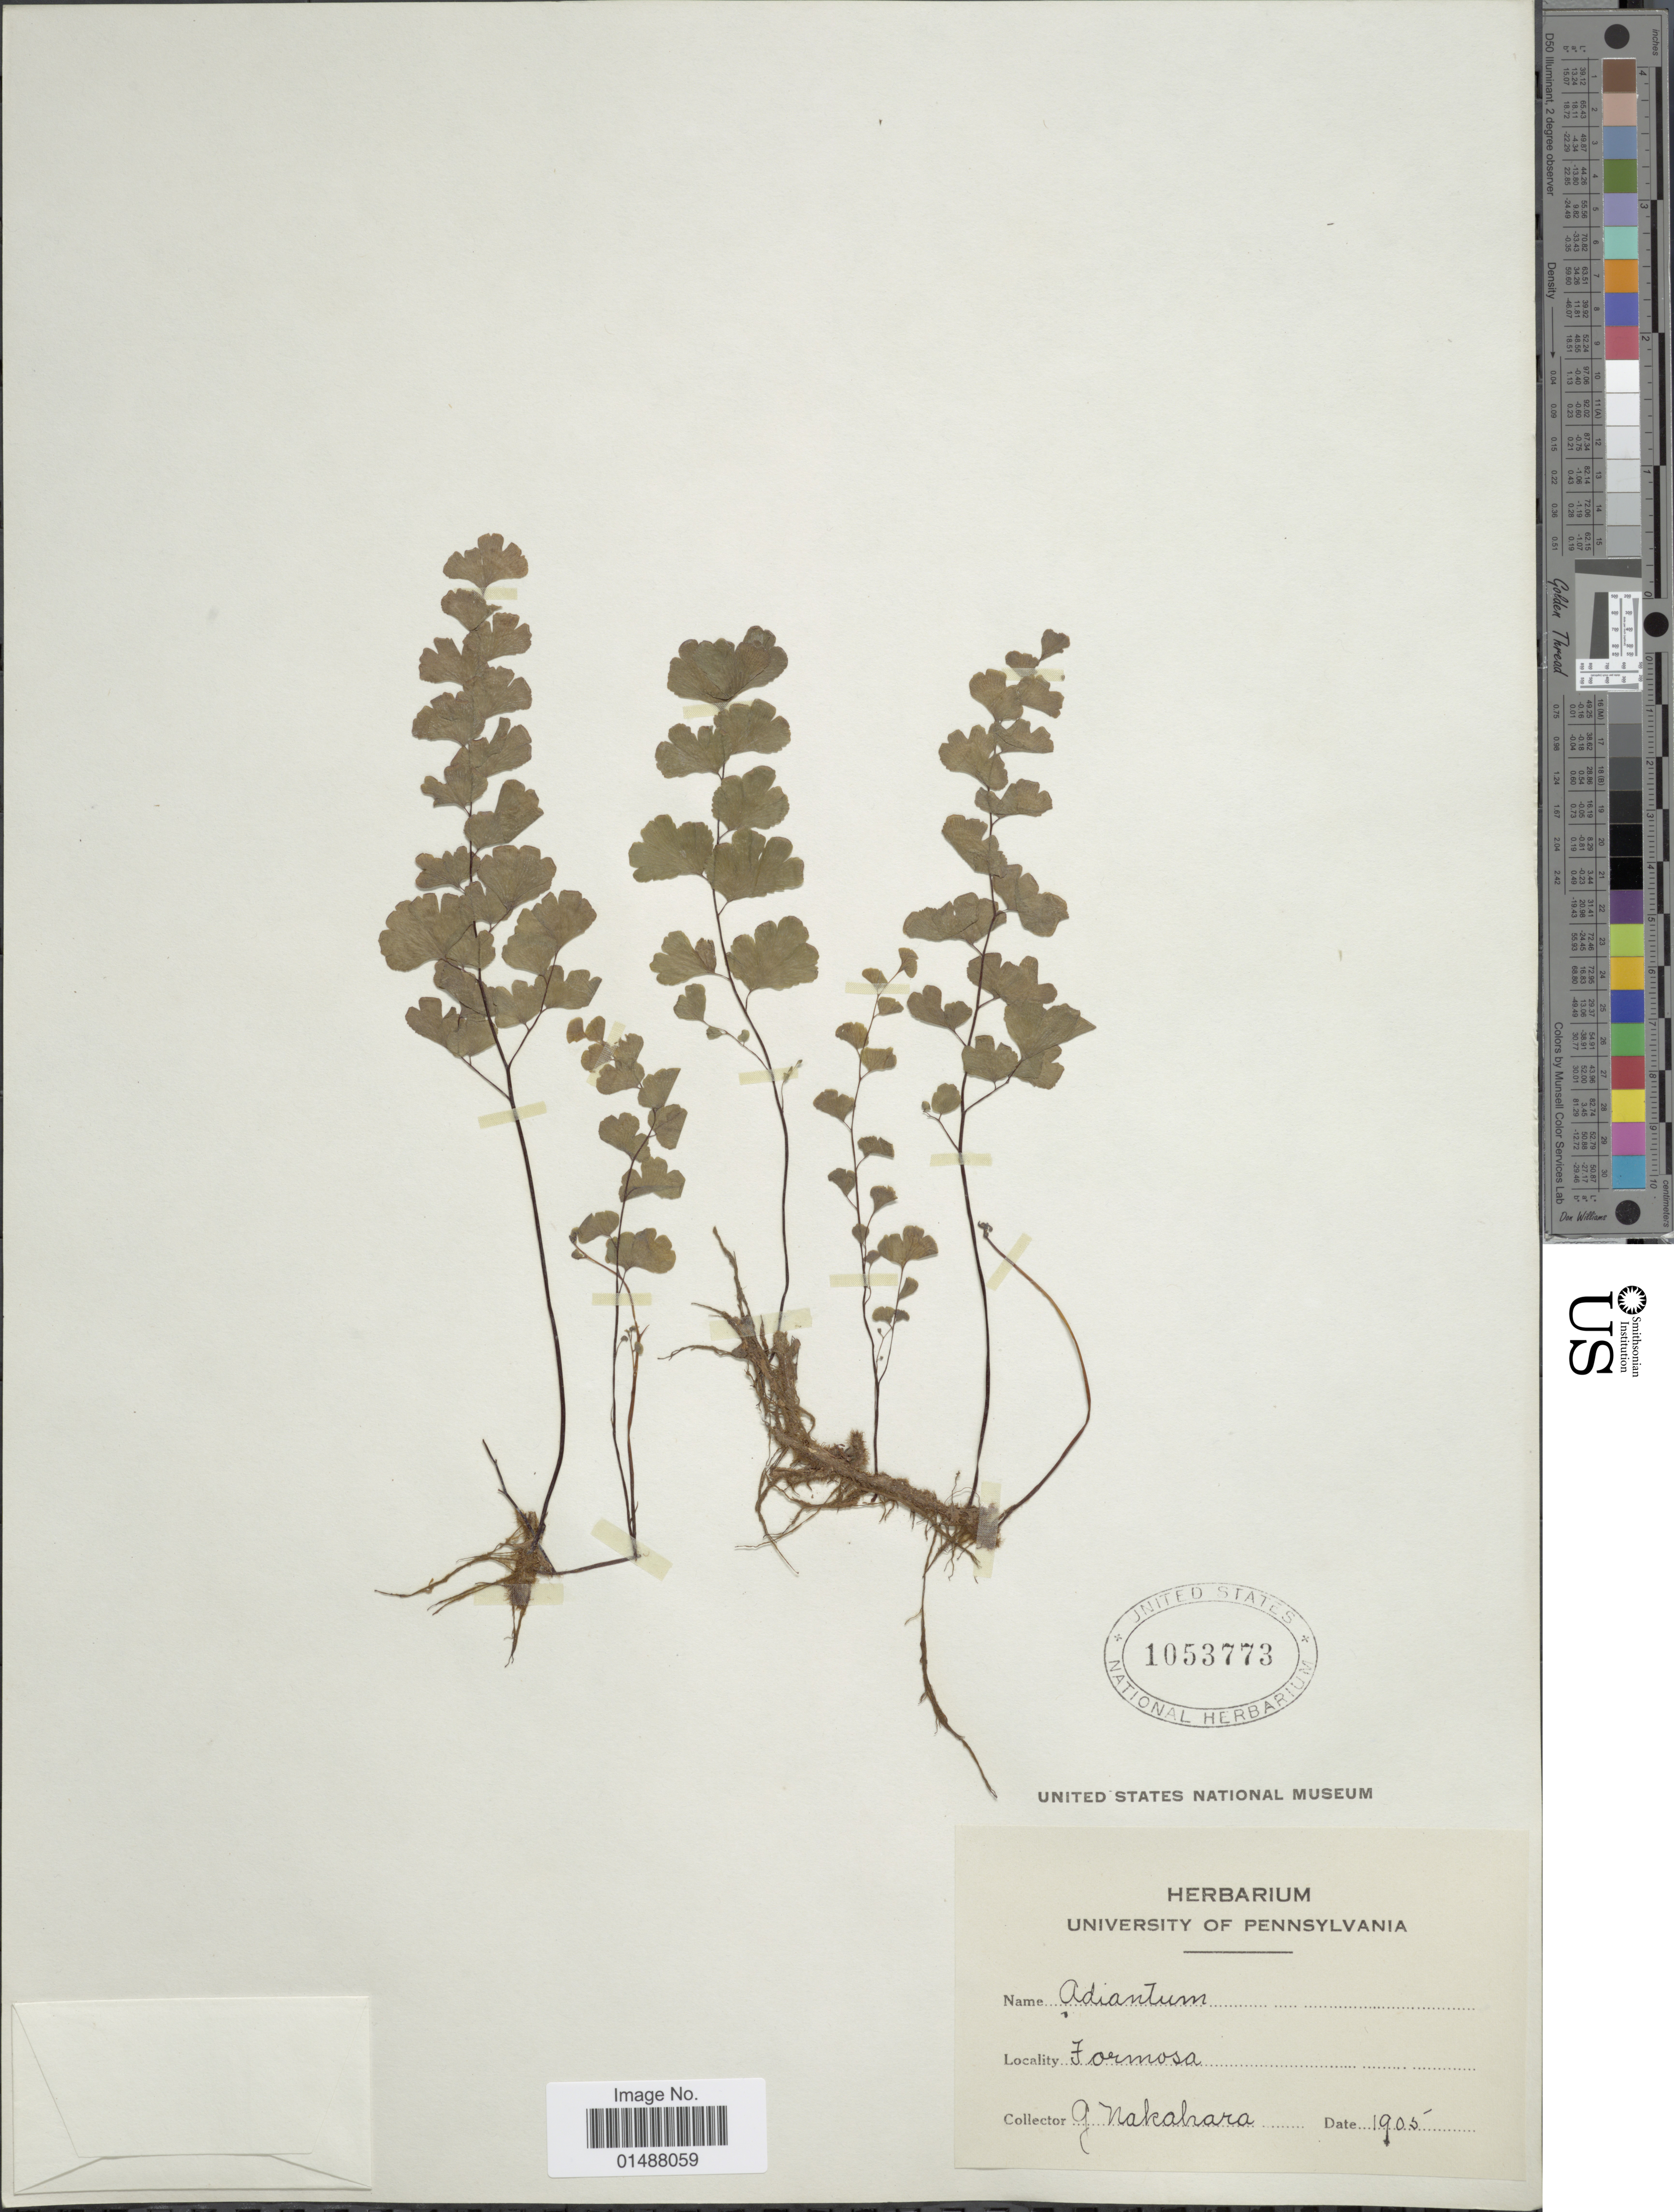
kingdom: Plantae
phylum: Tracheophyta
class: Polypodiopsida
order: Polypodiales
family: Pteridaceae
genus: Adiantum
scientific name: Adiantum capillus-veneris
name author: L.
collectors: G. Nakahara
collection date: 1905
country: Taiwan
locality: Formosa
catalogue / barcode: US 1053773